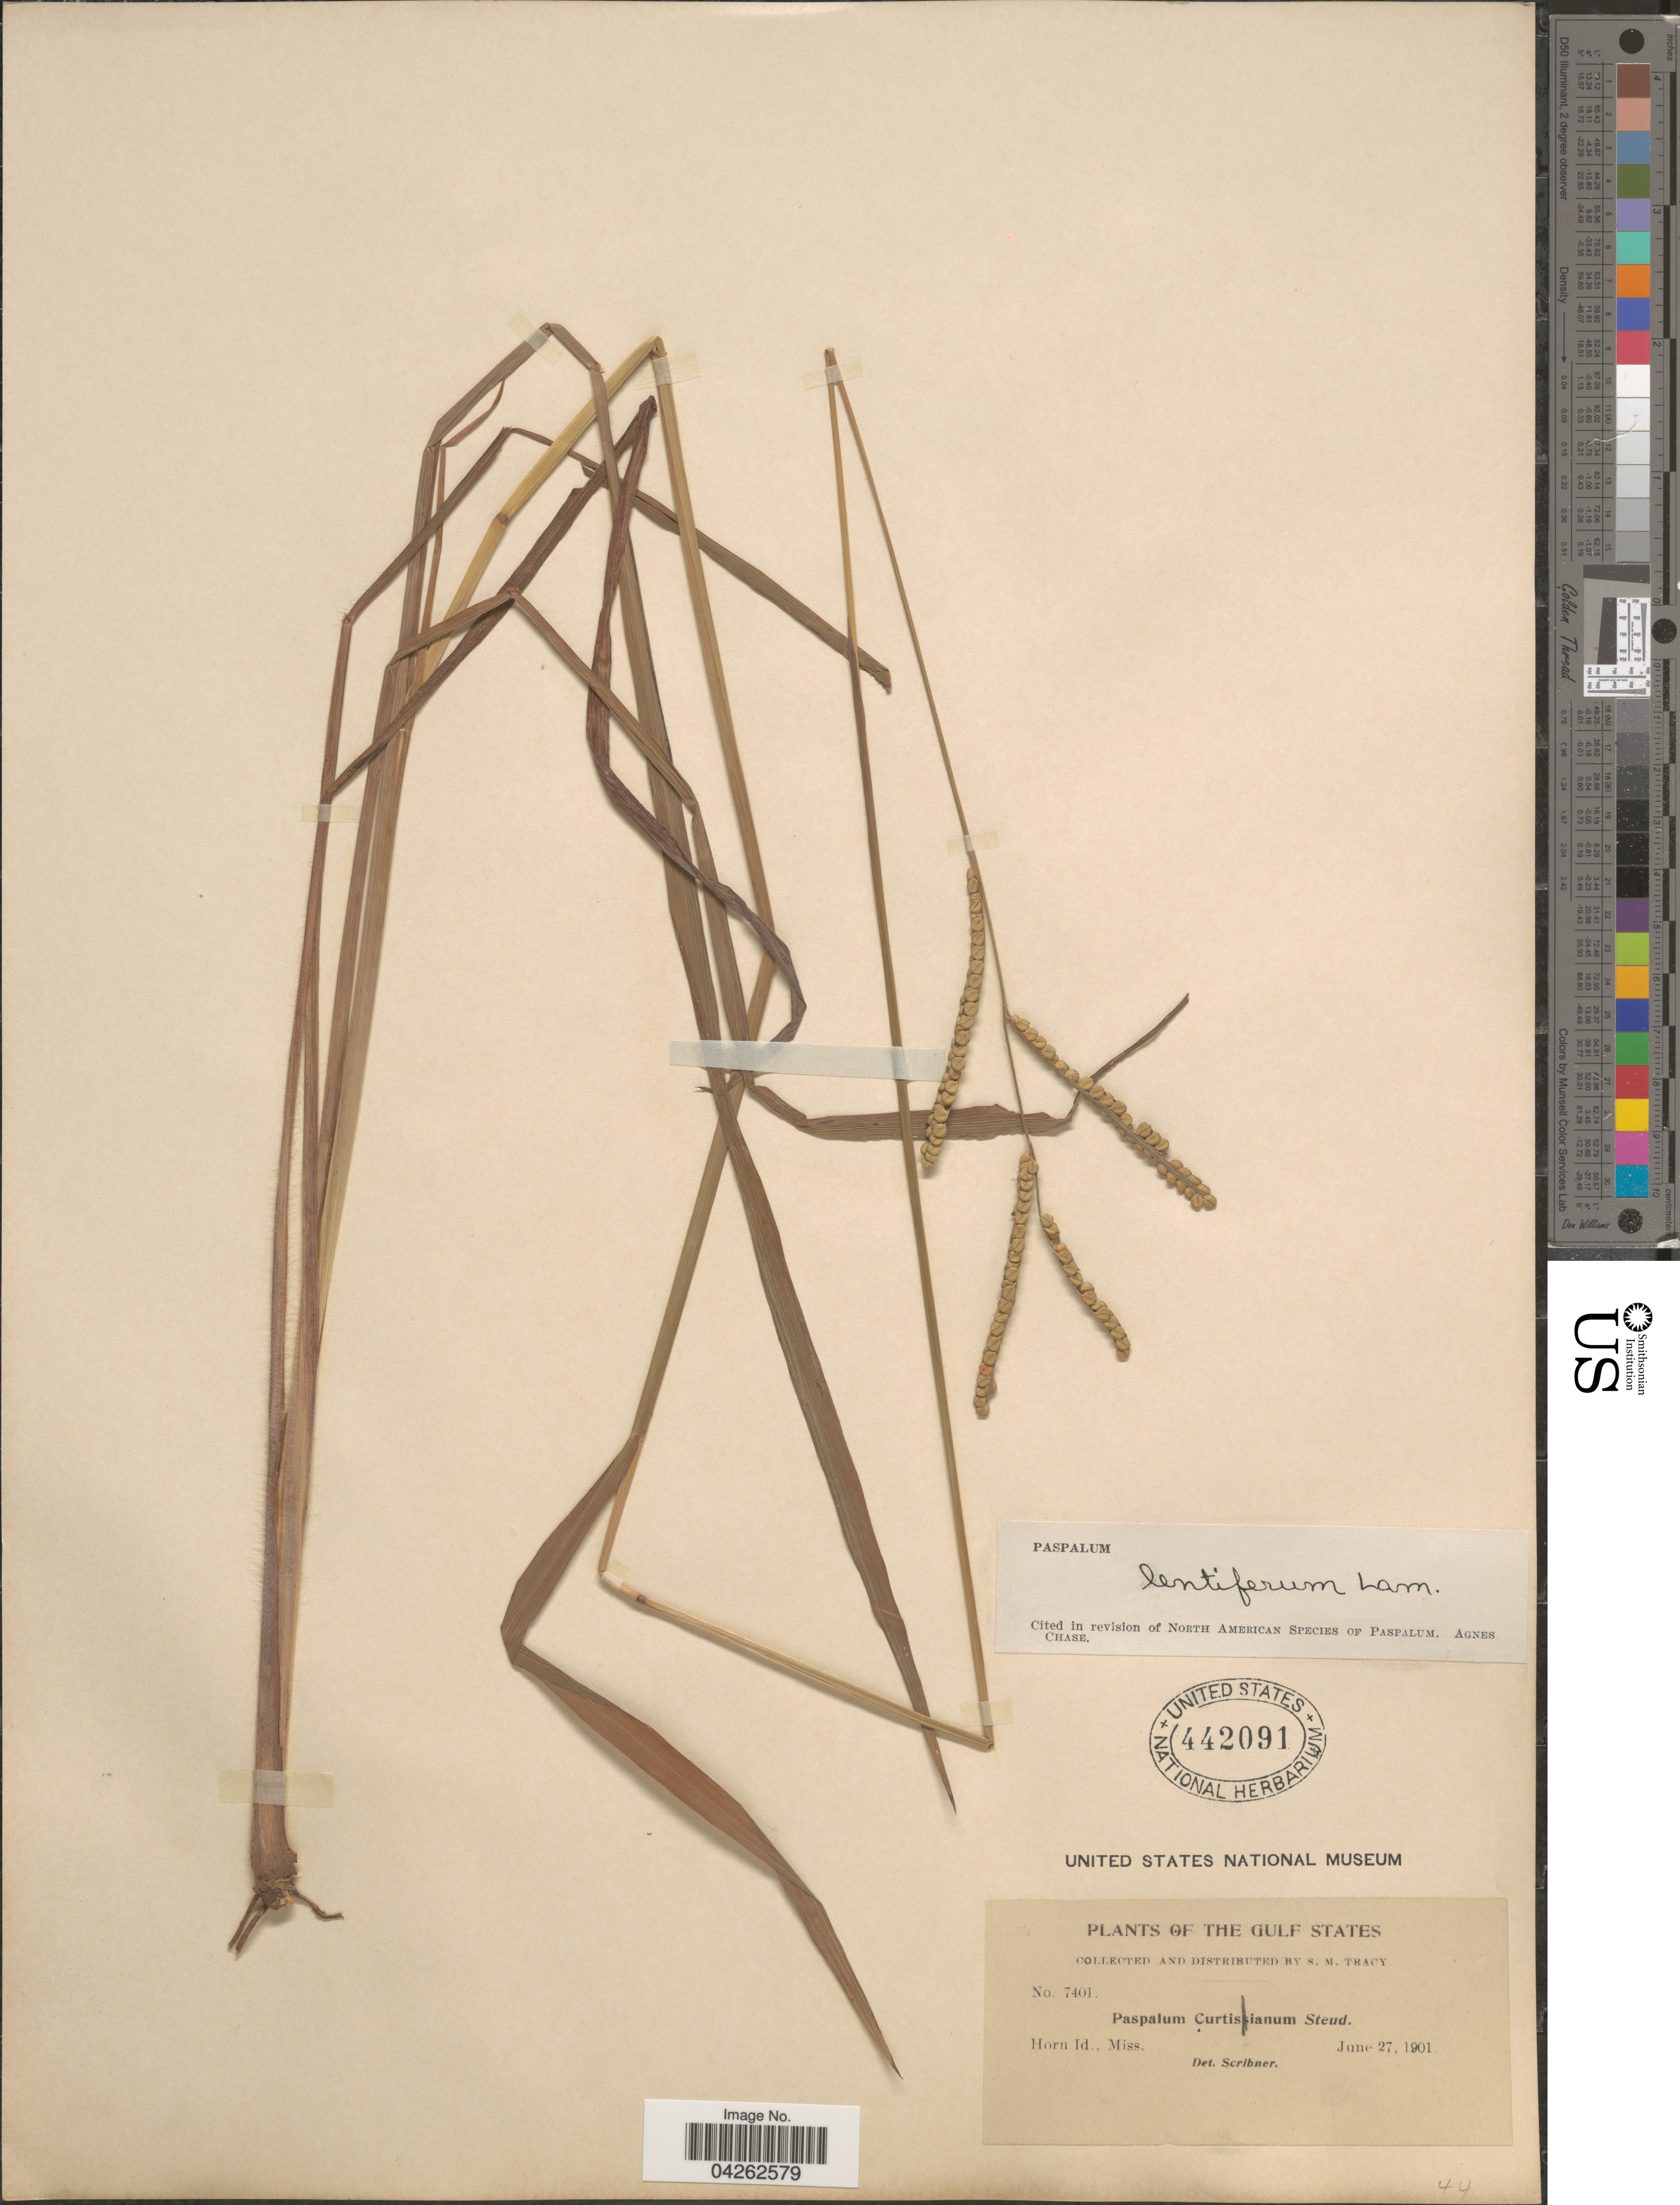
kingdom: Plantae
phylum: Tracheophyta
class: Liliopsida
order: Poales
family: Poaceae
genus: Paspalum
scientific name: Paspalum lentiferum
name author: Lam.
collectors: S. M. Tracy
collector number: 7401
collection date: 1901-06-27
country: United States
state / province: Mississippi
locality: The Gulf States. Horn Id.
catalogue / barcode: US 442091